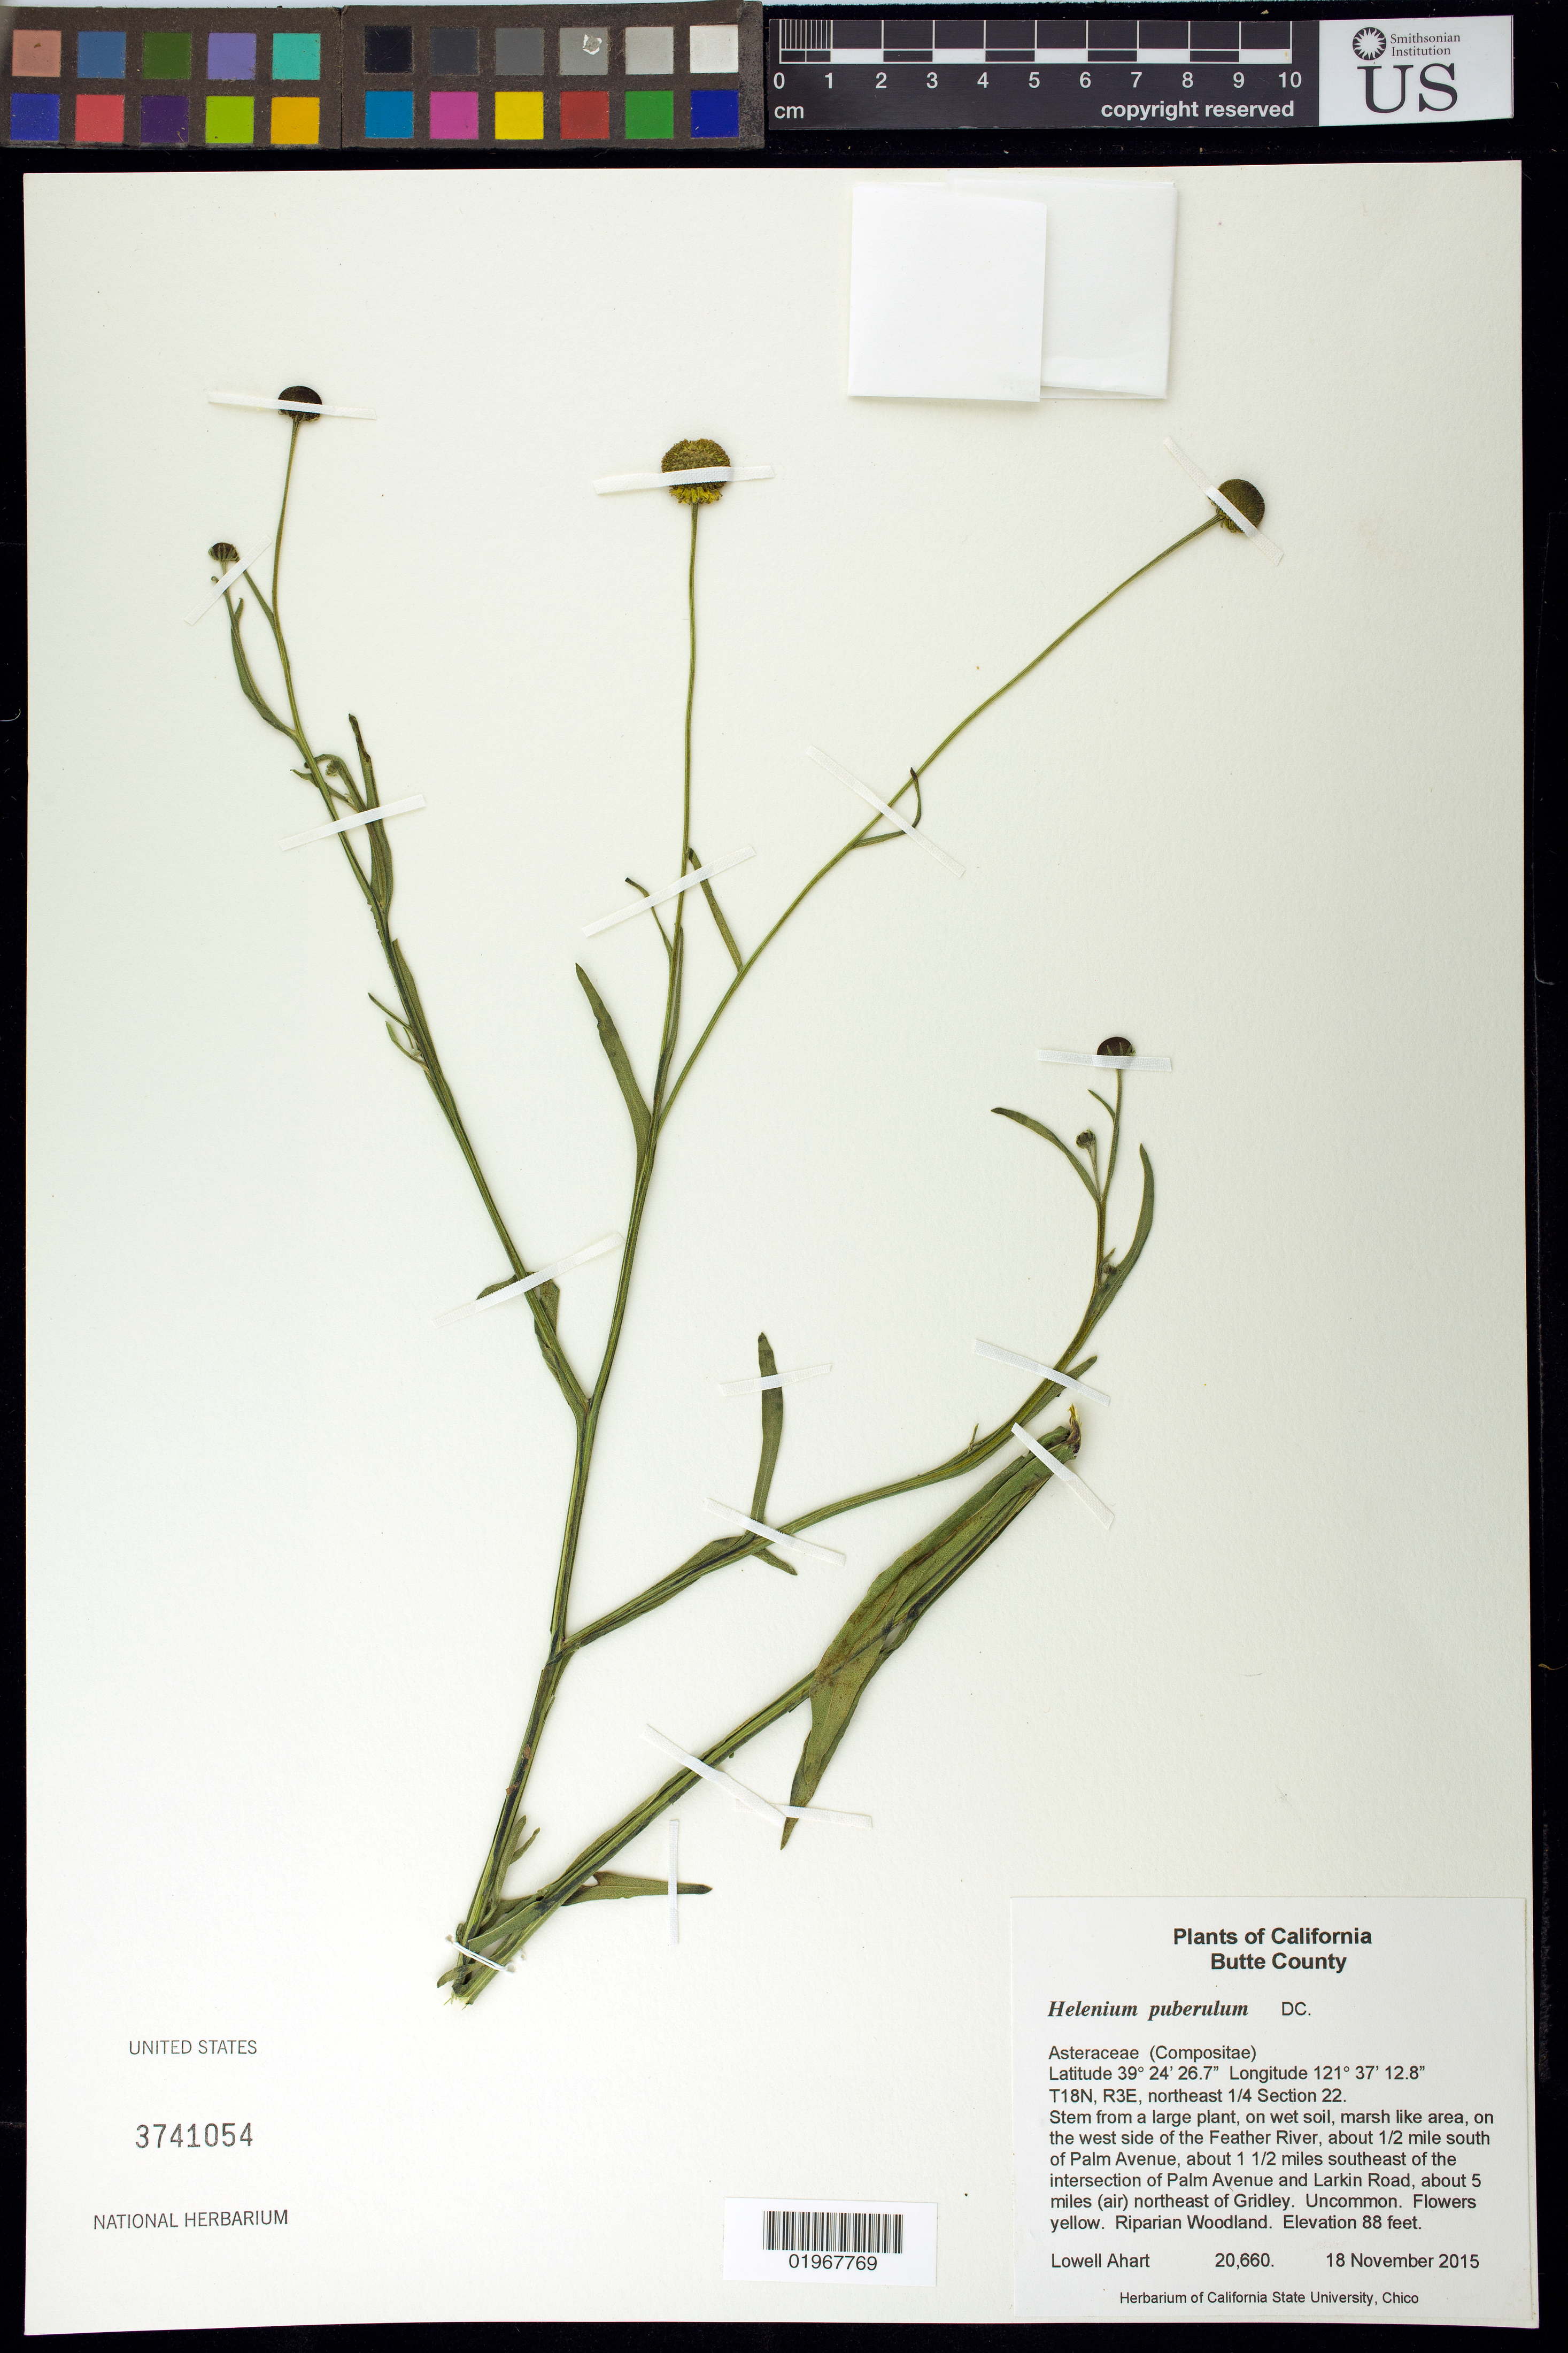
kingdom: Plantae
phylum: Tracheophyta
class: Magnoliopsida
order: Asterales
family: Asteraceae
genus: Helenium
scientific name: Helenium puberulum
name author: DC.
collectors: L. Ahart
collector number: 20660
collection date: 2015-11-18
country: United States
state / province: California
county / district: Butte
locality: T18N, R3E, northeast 1/4 Section 22. West side of the Feather River, about 1/2 mile south of Palm Avenue, about 1 1/2 miles southeast of the intersection of Palm Avenue and Larkin Road, about 5 miles (air) northeast of Gridley.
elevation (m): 27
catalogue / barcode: US 3741054